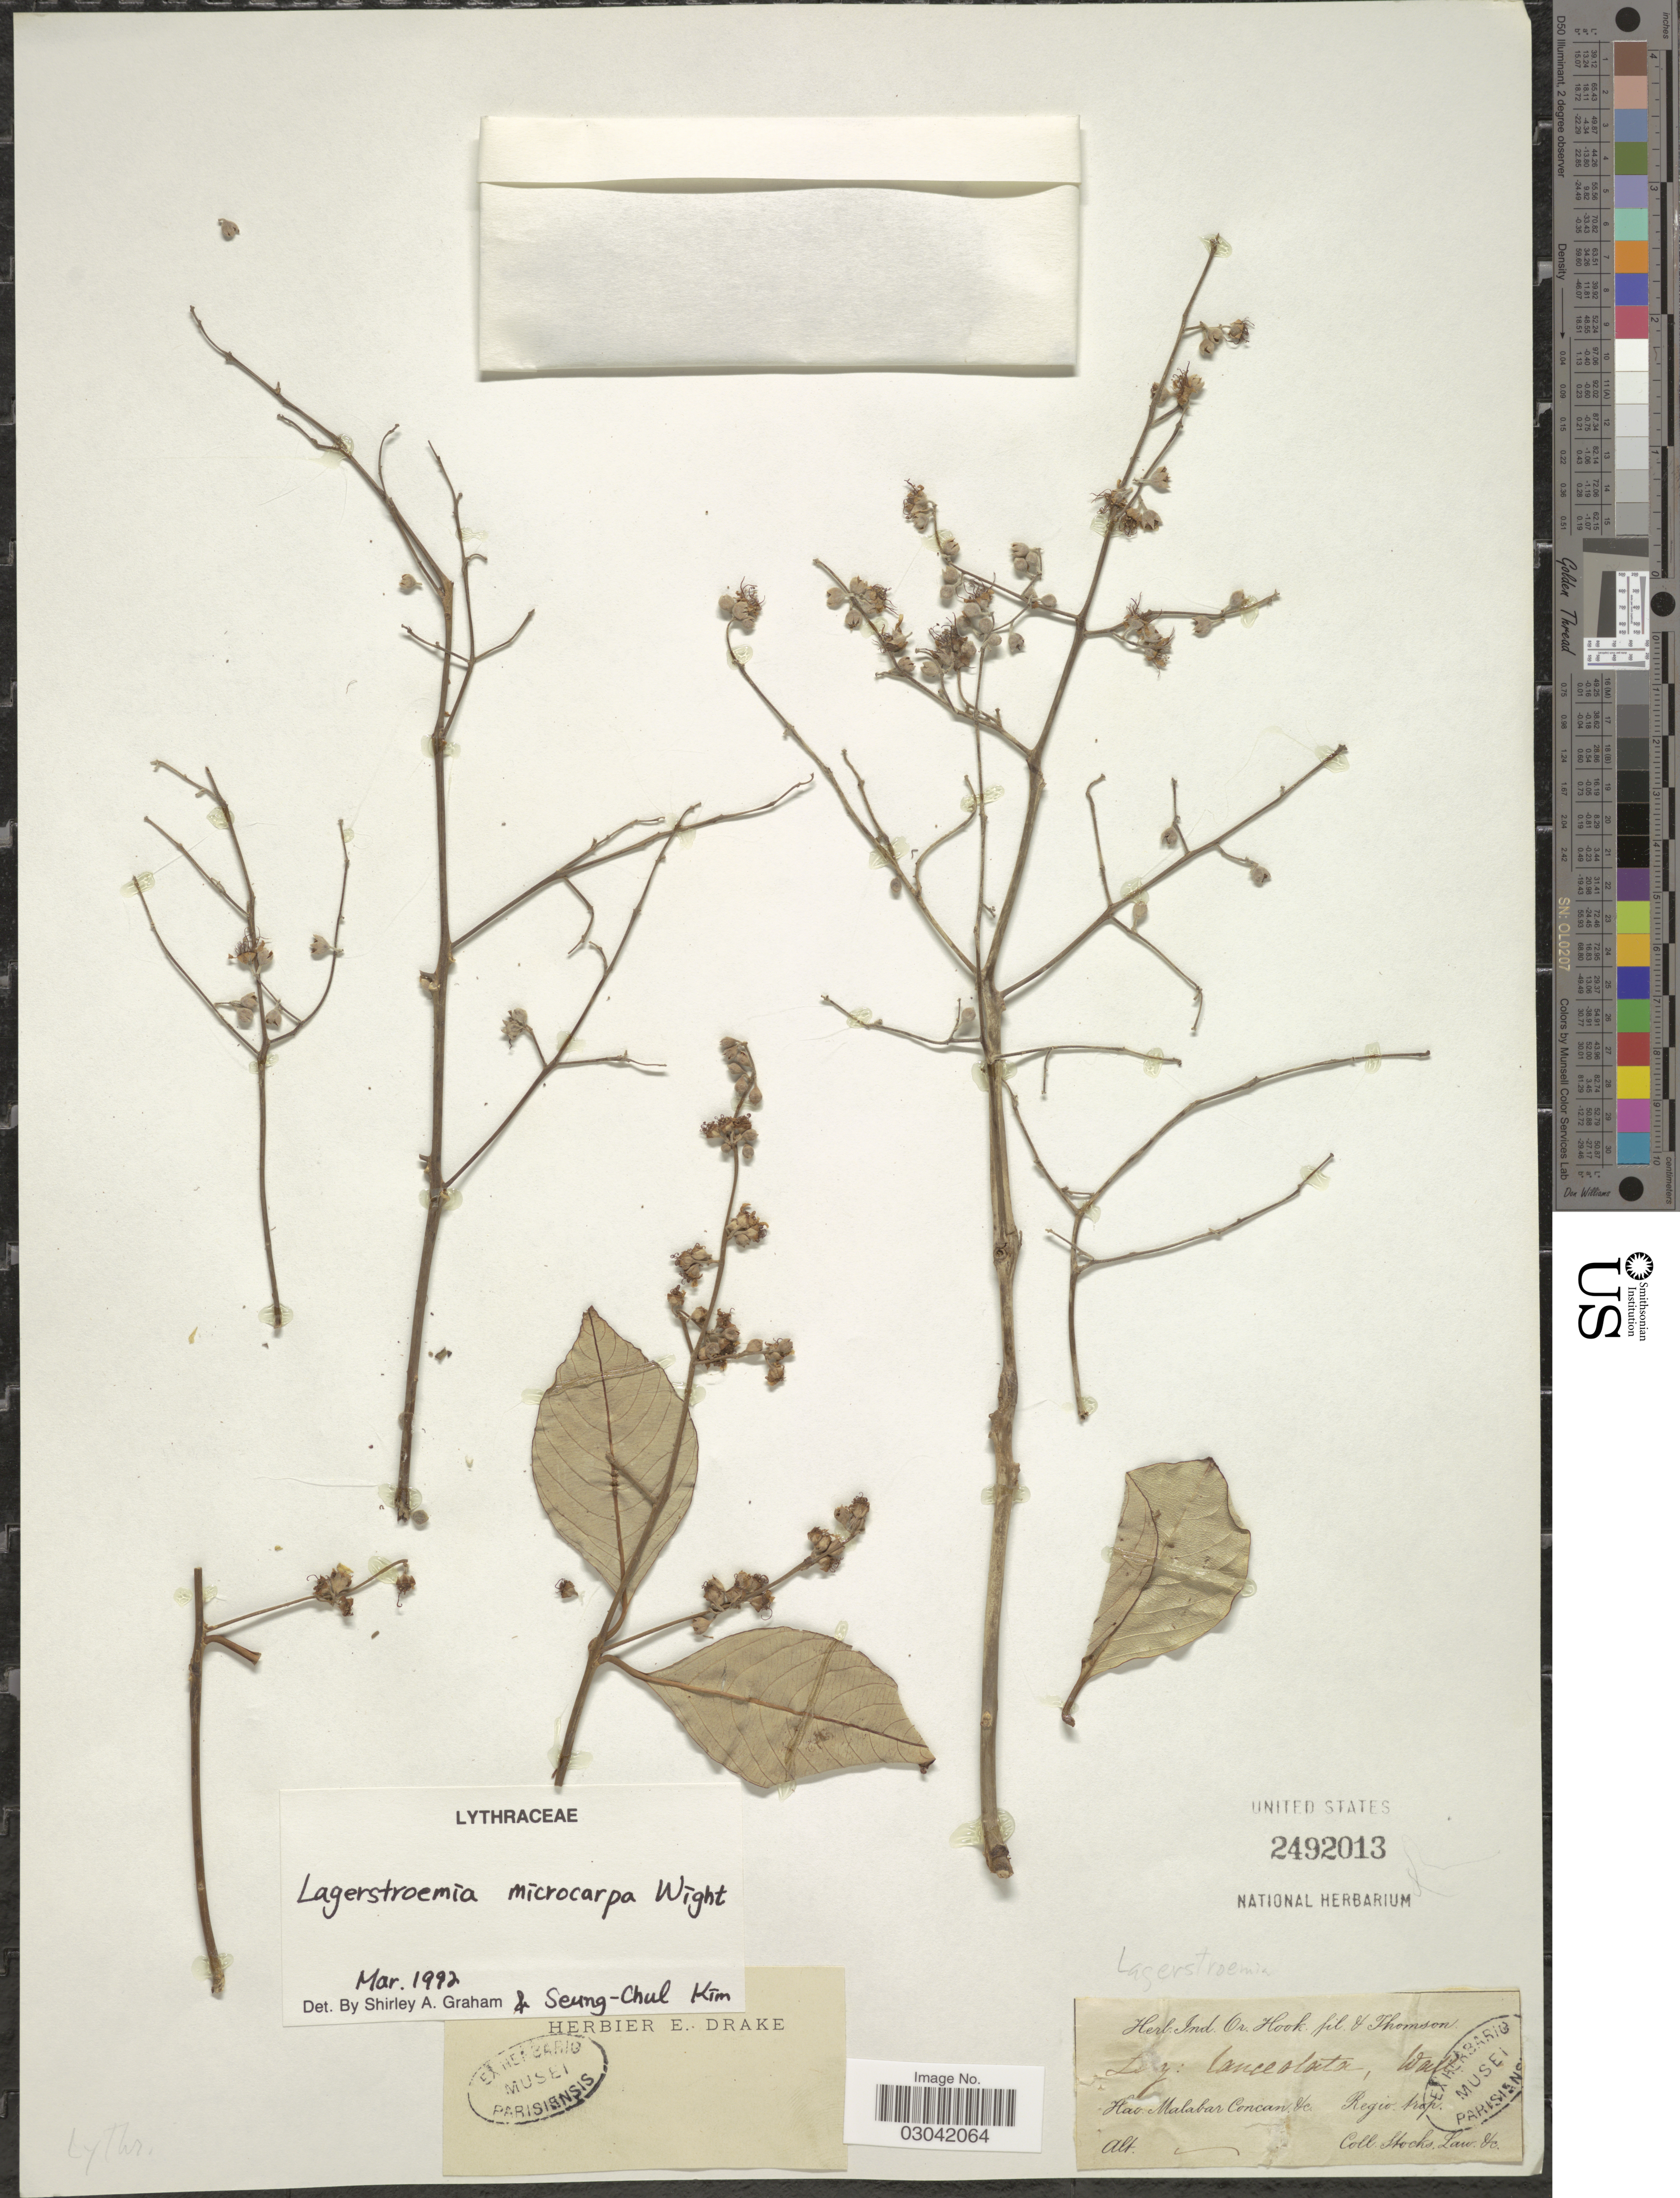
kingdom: Plantae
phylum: Tracheophyta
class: Magnoliopsida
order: Myrtales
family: Lythraceae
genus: Lagerstroemia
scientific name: Lagerstroemia microcarpa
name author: Wight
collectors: J. Stocks & J. Law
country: India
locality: Malabar Concan. &c. Regio. trop.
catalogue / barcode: US 2492013